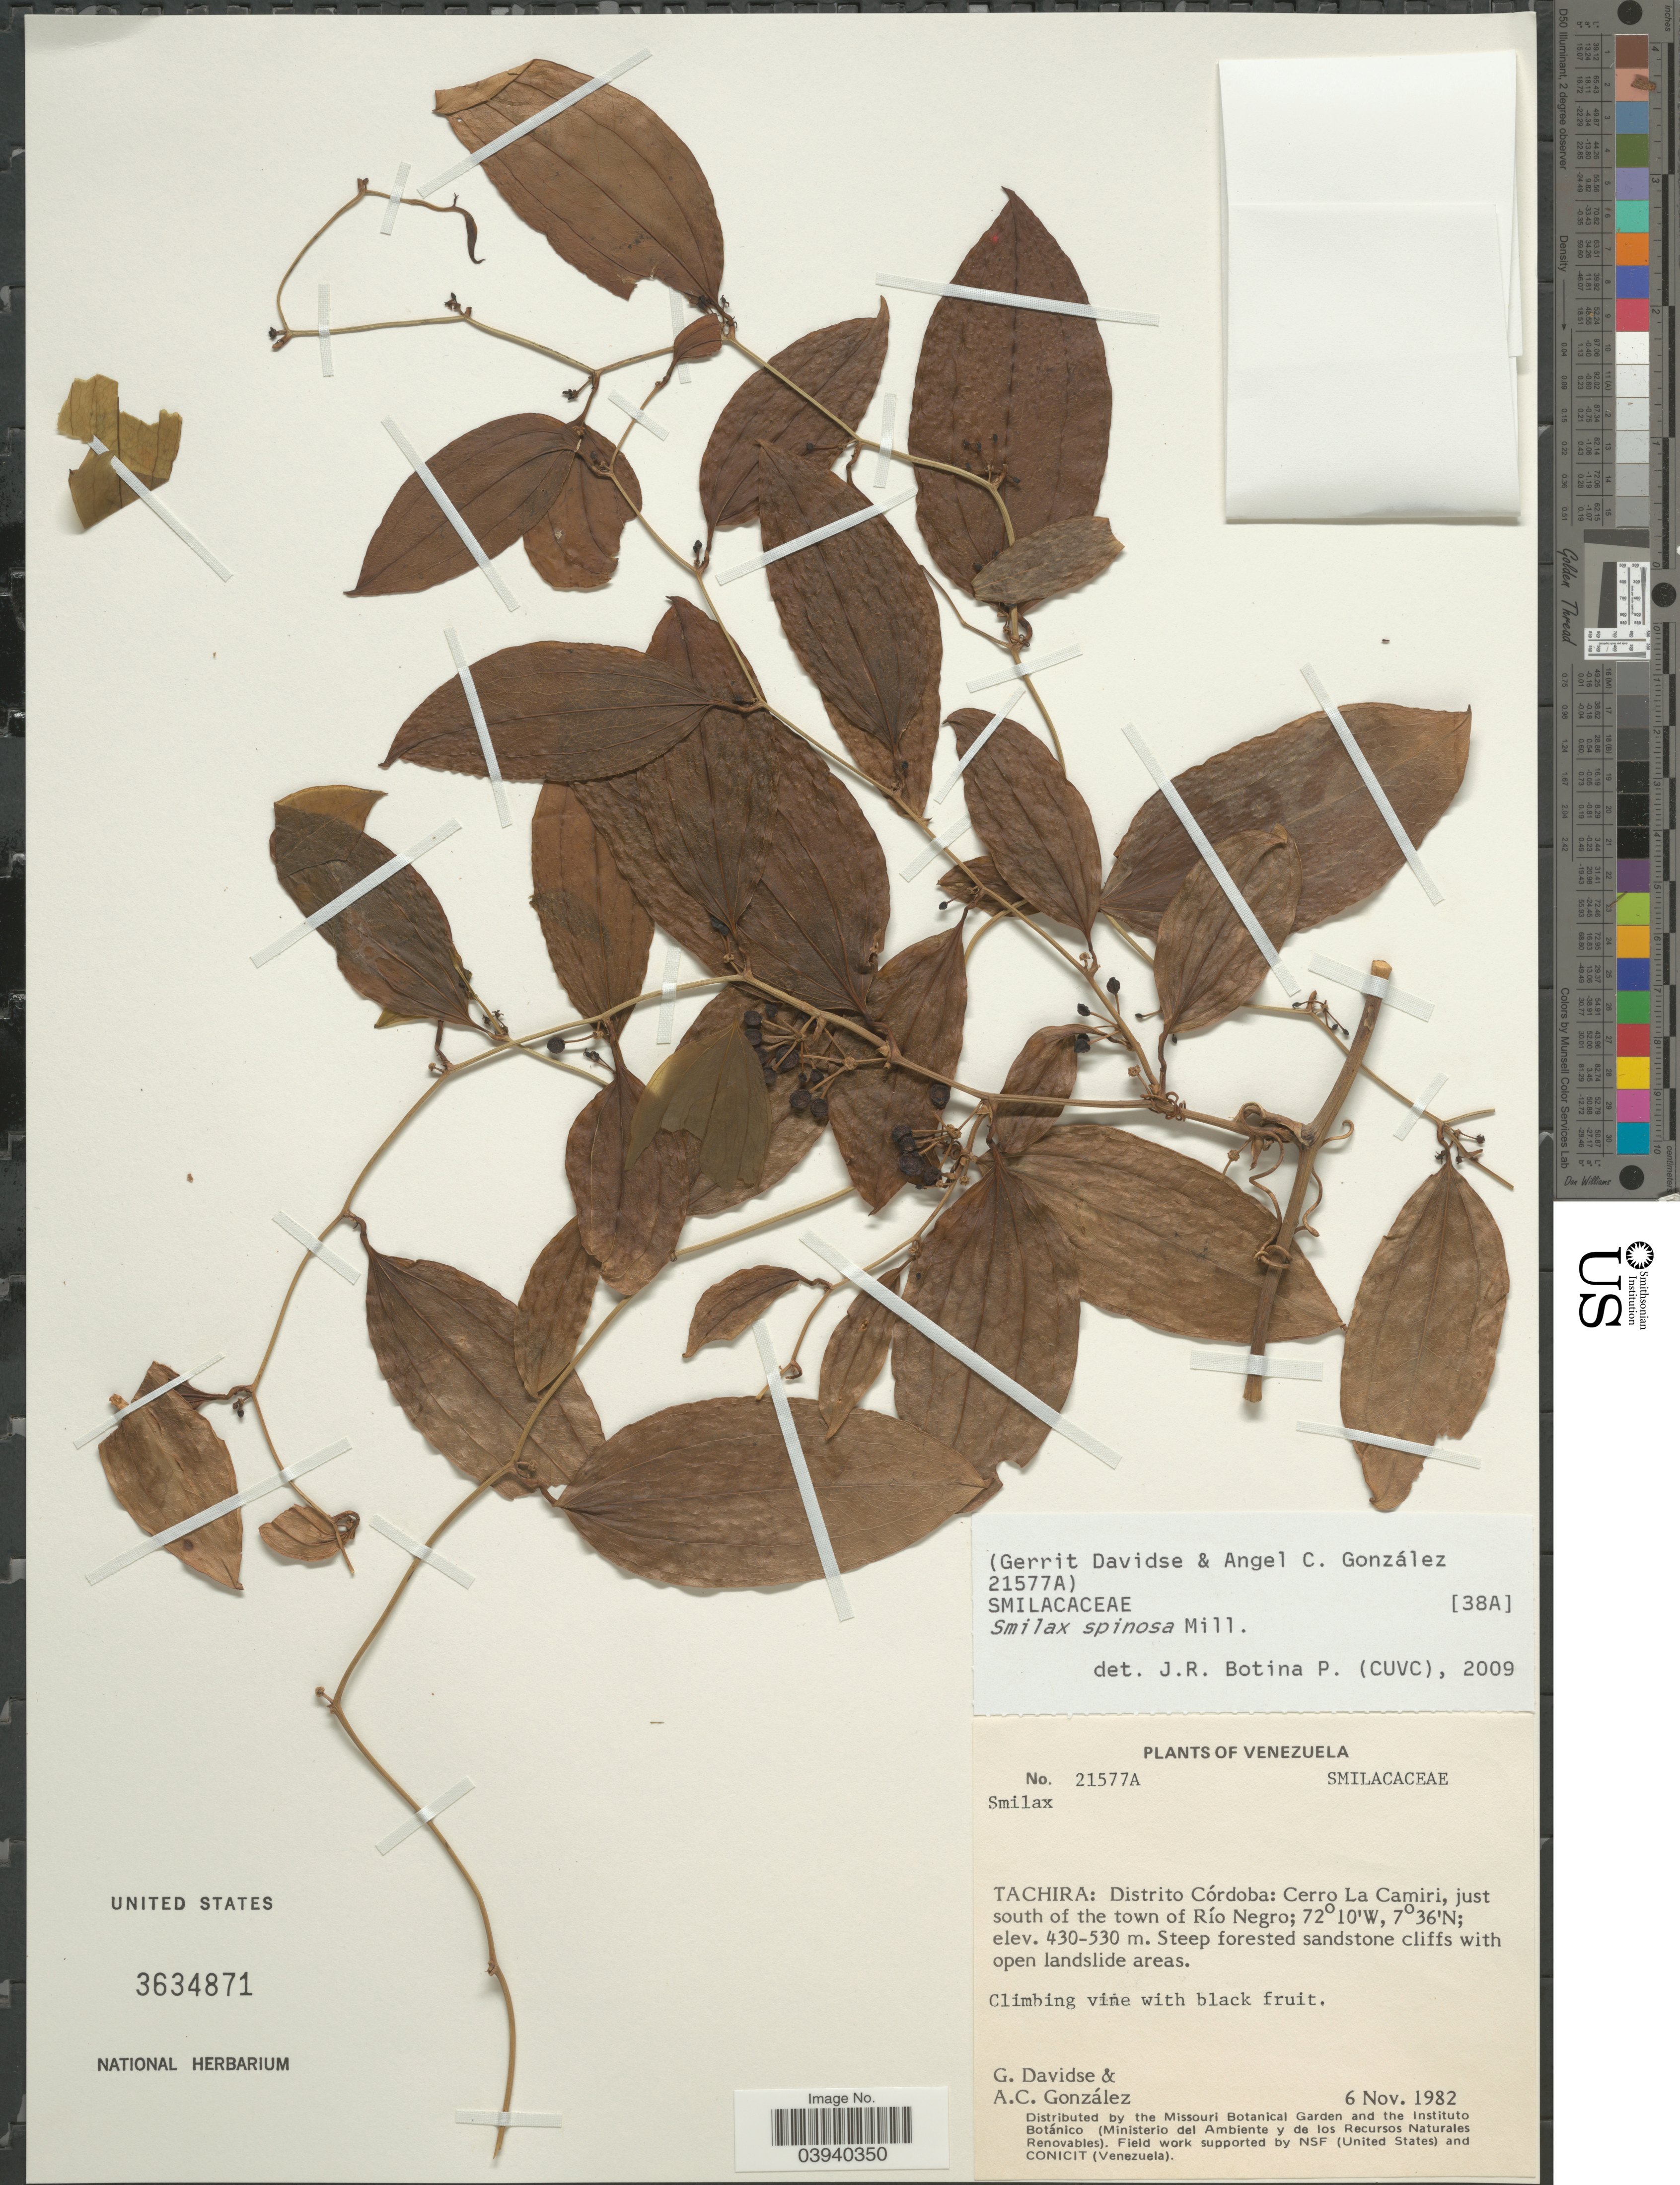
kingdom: Plantae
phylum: Tracheophyta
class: Liliopsida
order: Liliales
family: Smilacaceae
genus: Smilax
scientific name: Smilax spinosa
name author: Mill.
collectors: G. Davidse & A. C. González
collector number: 21577A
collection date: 1982-11-06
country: Venezuela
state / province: Tachira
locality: Distrito Córdoba: Cerro La Camiri, just south of the town of Río Negro.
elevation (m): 430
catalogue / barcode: US 3634871